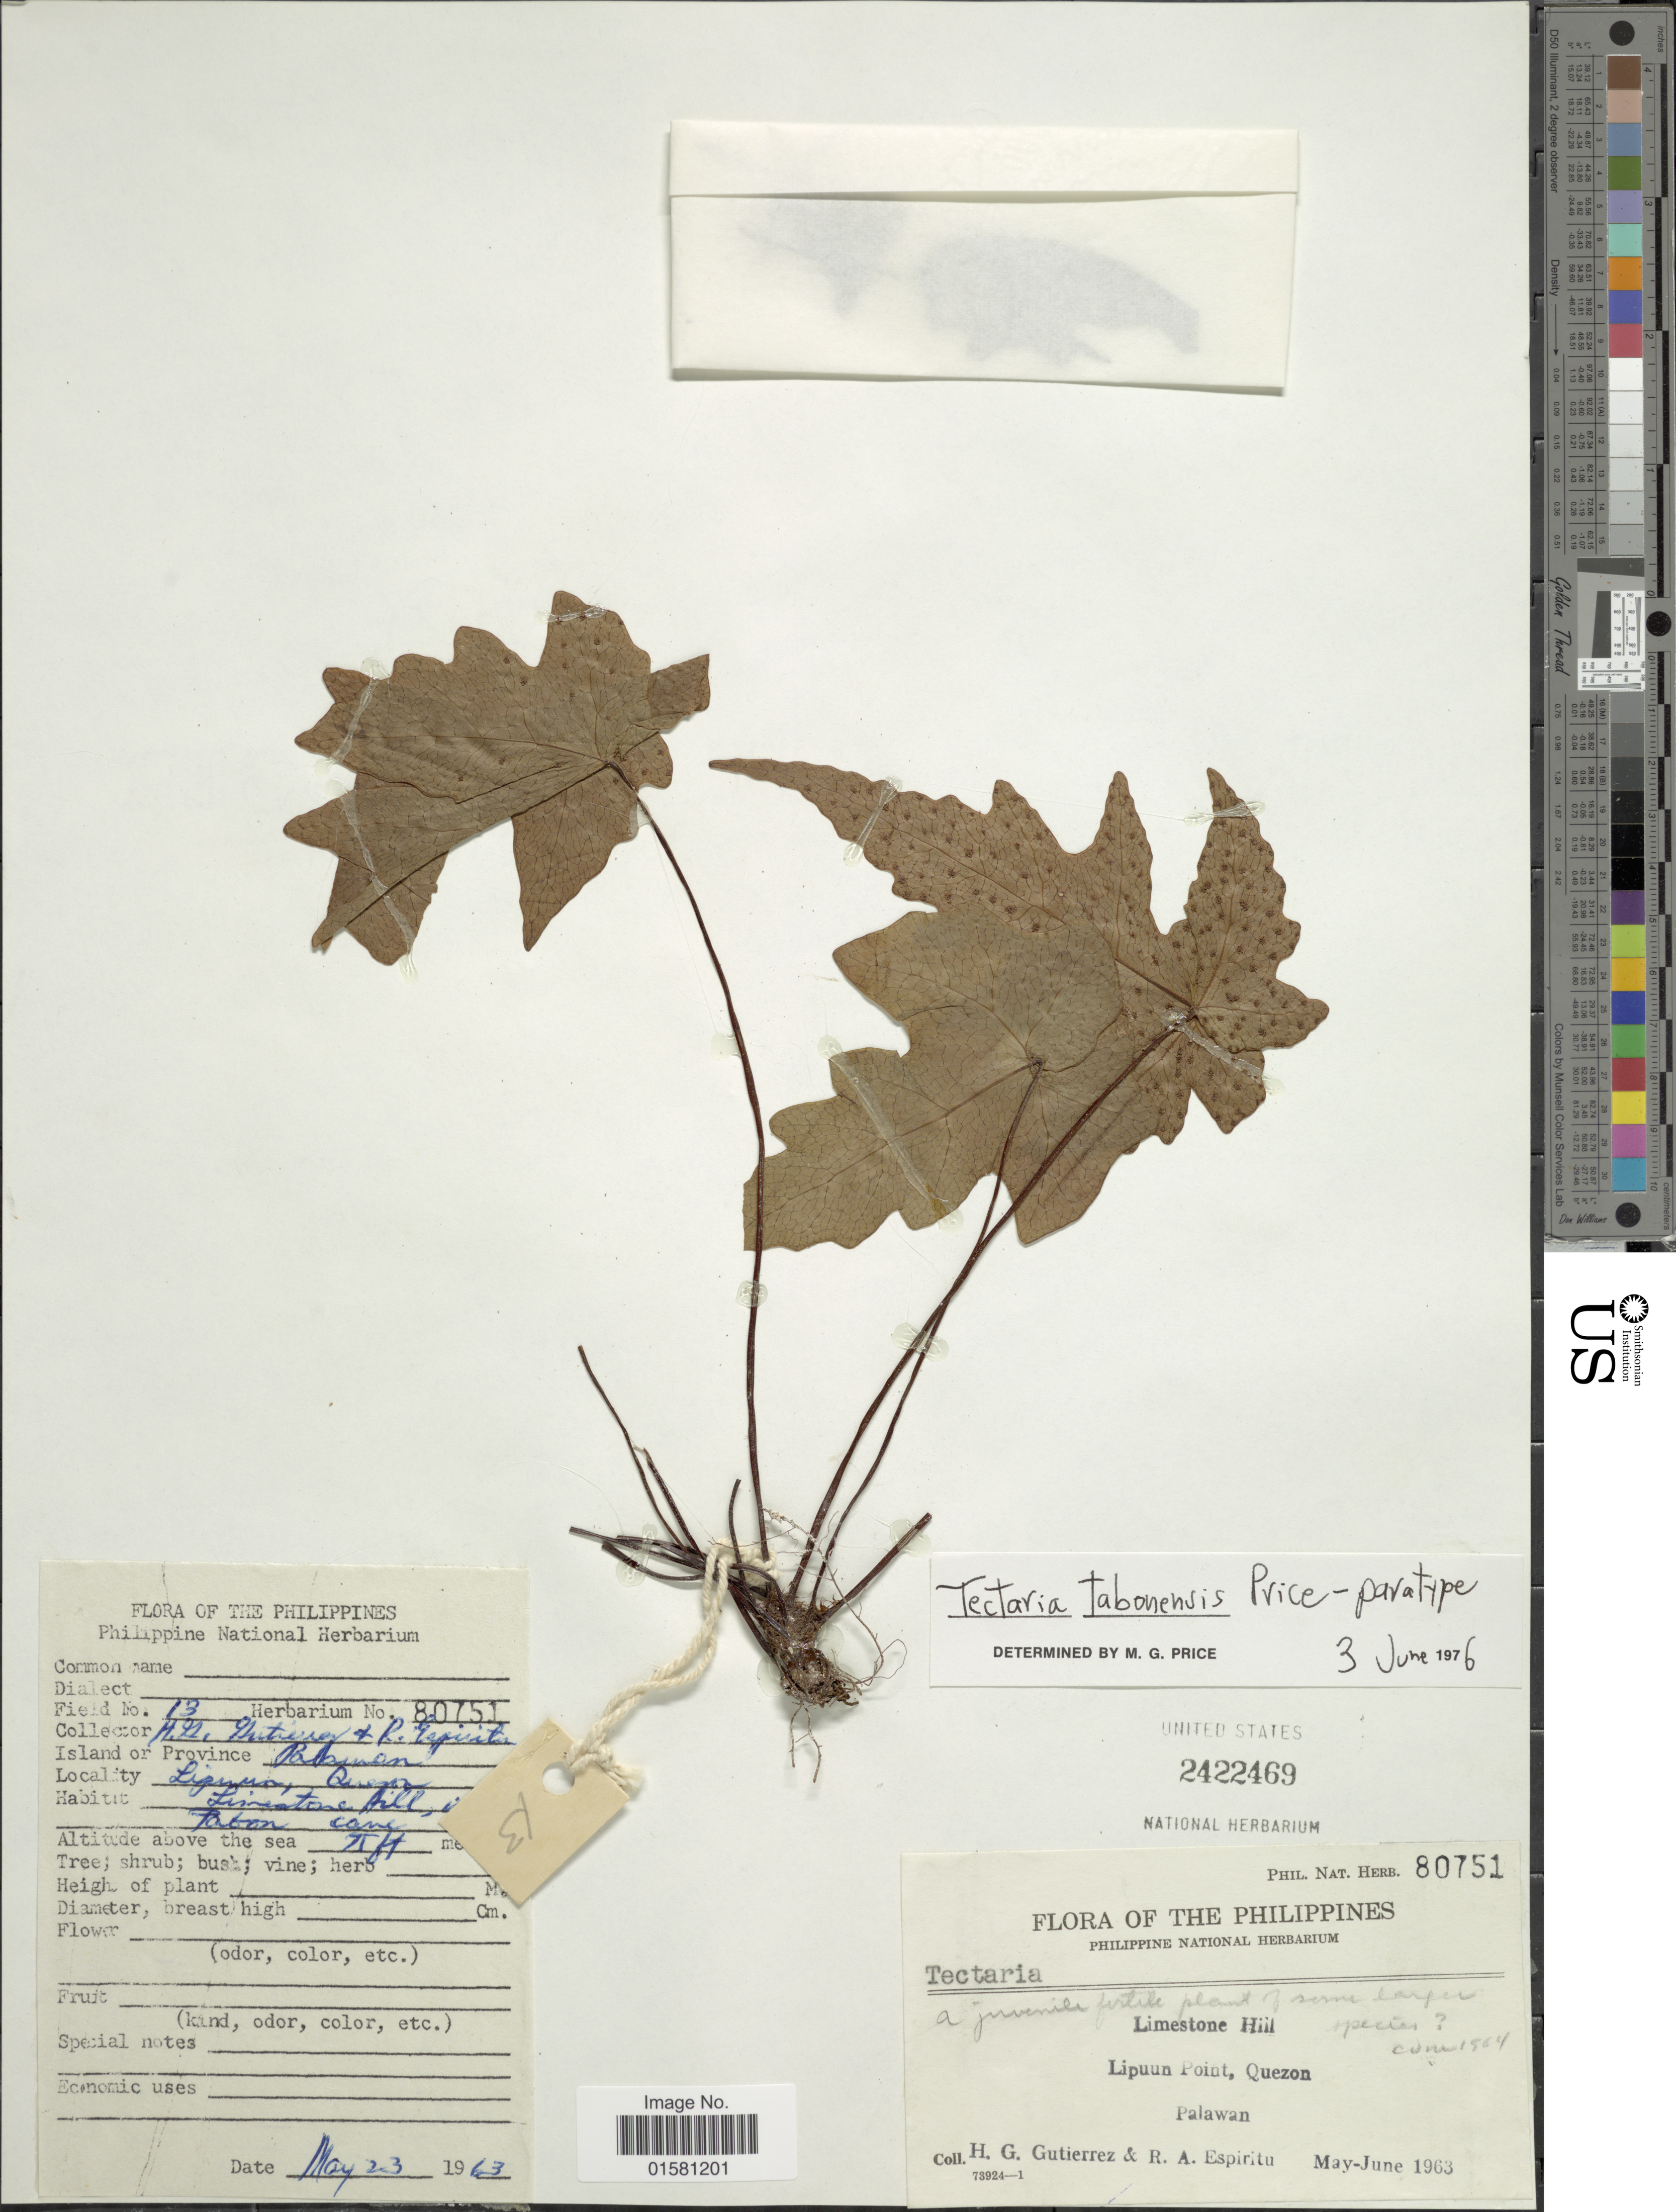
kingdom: Plantae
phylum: Tracheophyta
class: Polypodiopsida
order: Polypodiales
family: Tectariaceae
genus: Tectaria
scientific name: Tectaria tabonensis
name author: M.G. Price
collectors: H. Gutierrez & -. Espiritu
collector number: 13/80751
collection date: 1963-05-23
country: Philippines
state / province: Mimaropa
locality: Limestone Hill, Lipuun Point, Quezon, Palawan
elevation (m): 22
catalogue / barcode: US 2422469